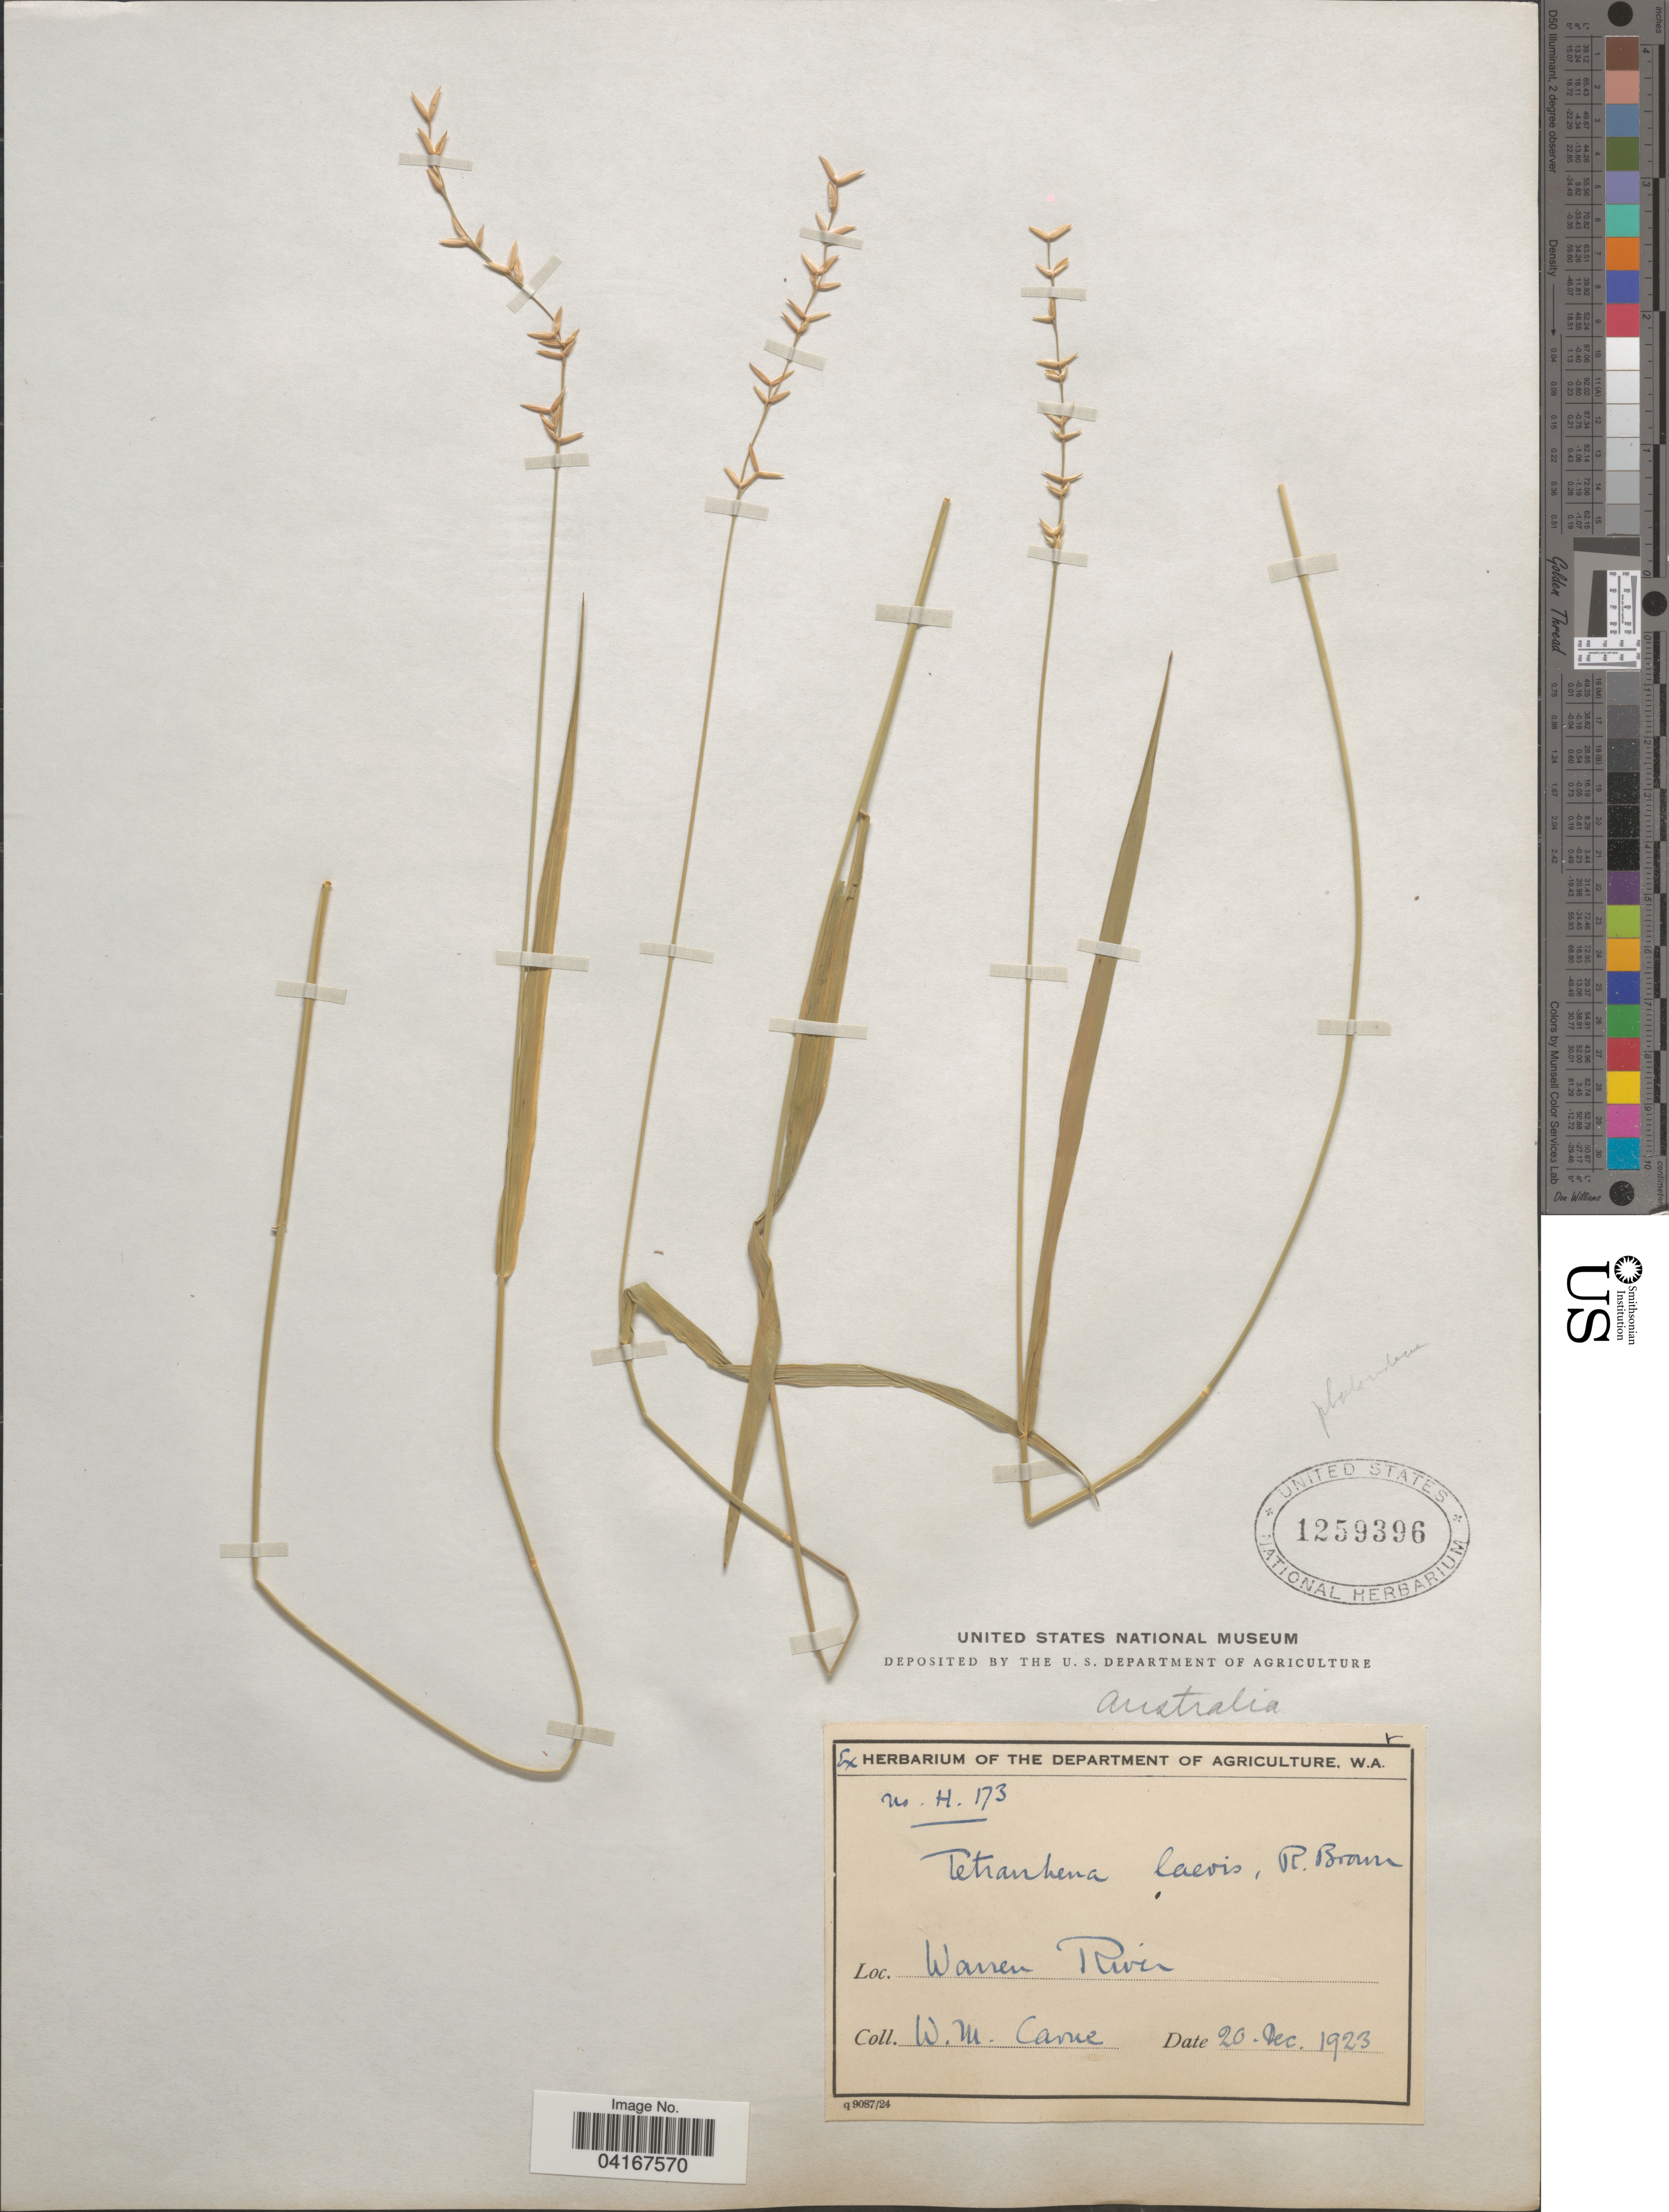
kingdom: Plantae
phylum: Tracheophyta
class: Liliopsida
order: Poales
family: Poaceae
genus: Tetrarrhena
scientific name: Tetrarrhena laevis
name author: R. Br.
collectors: W. Carne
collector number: H.173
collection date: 1923-12-20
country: Australia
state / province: Western Australia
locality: Warren River.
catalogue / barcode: US 1259396